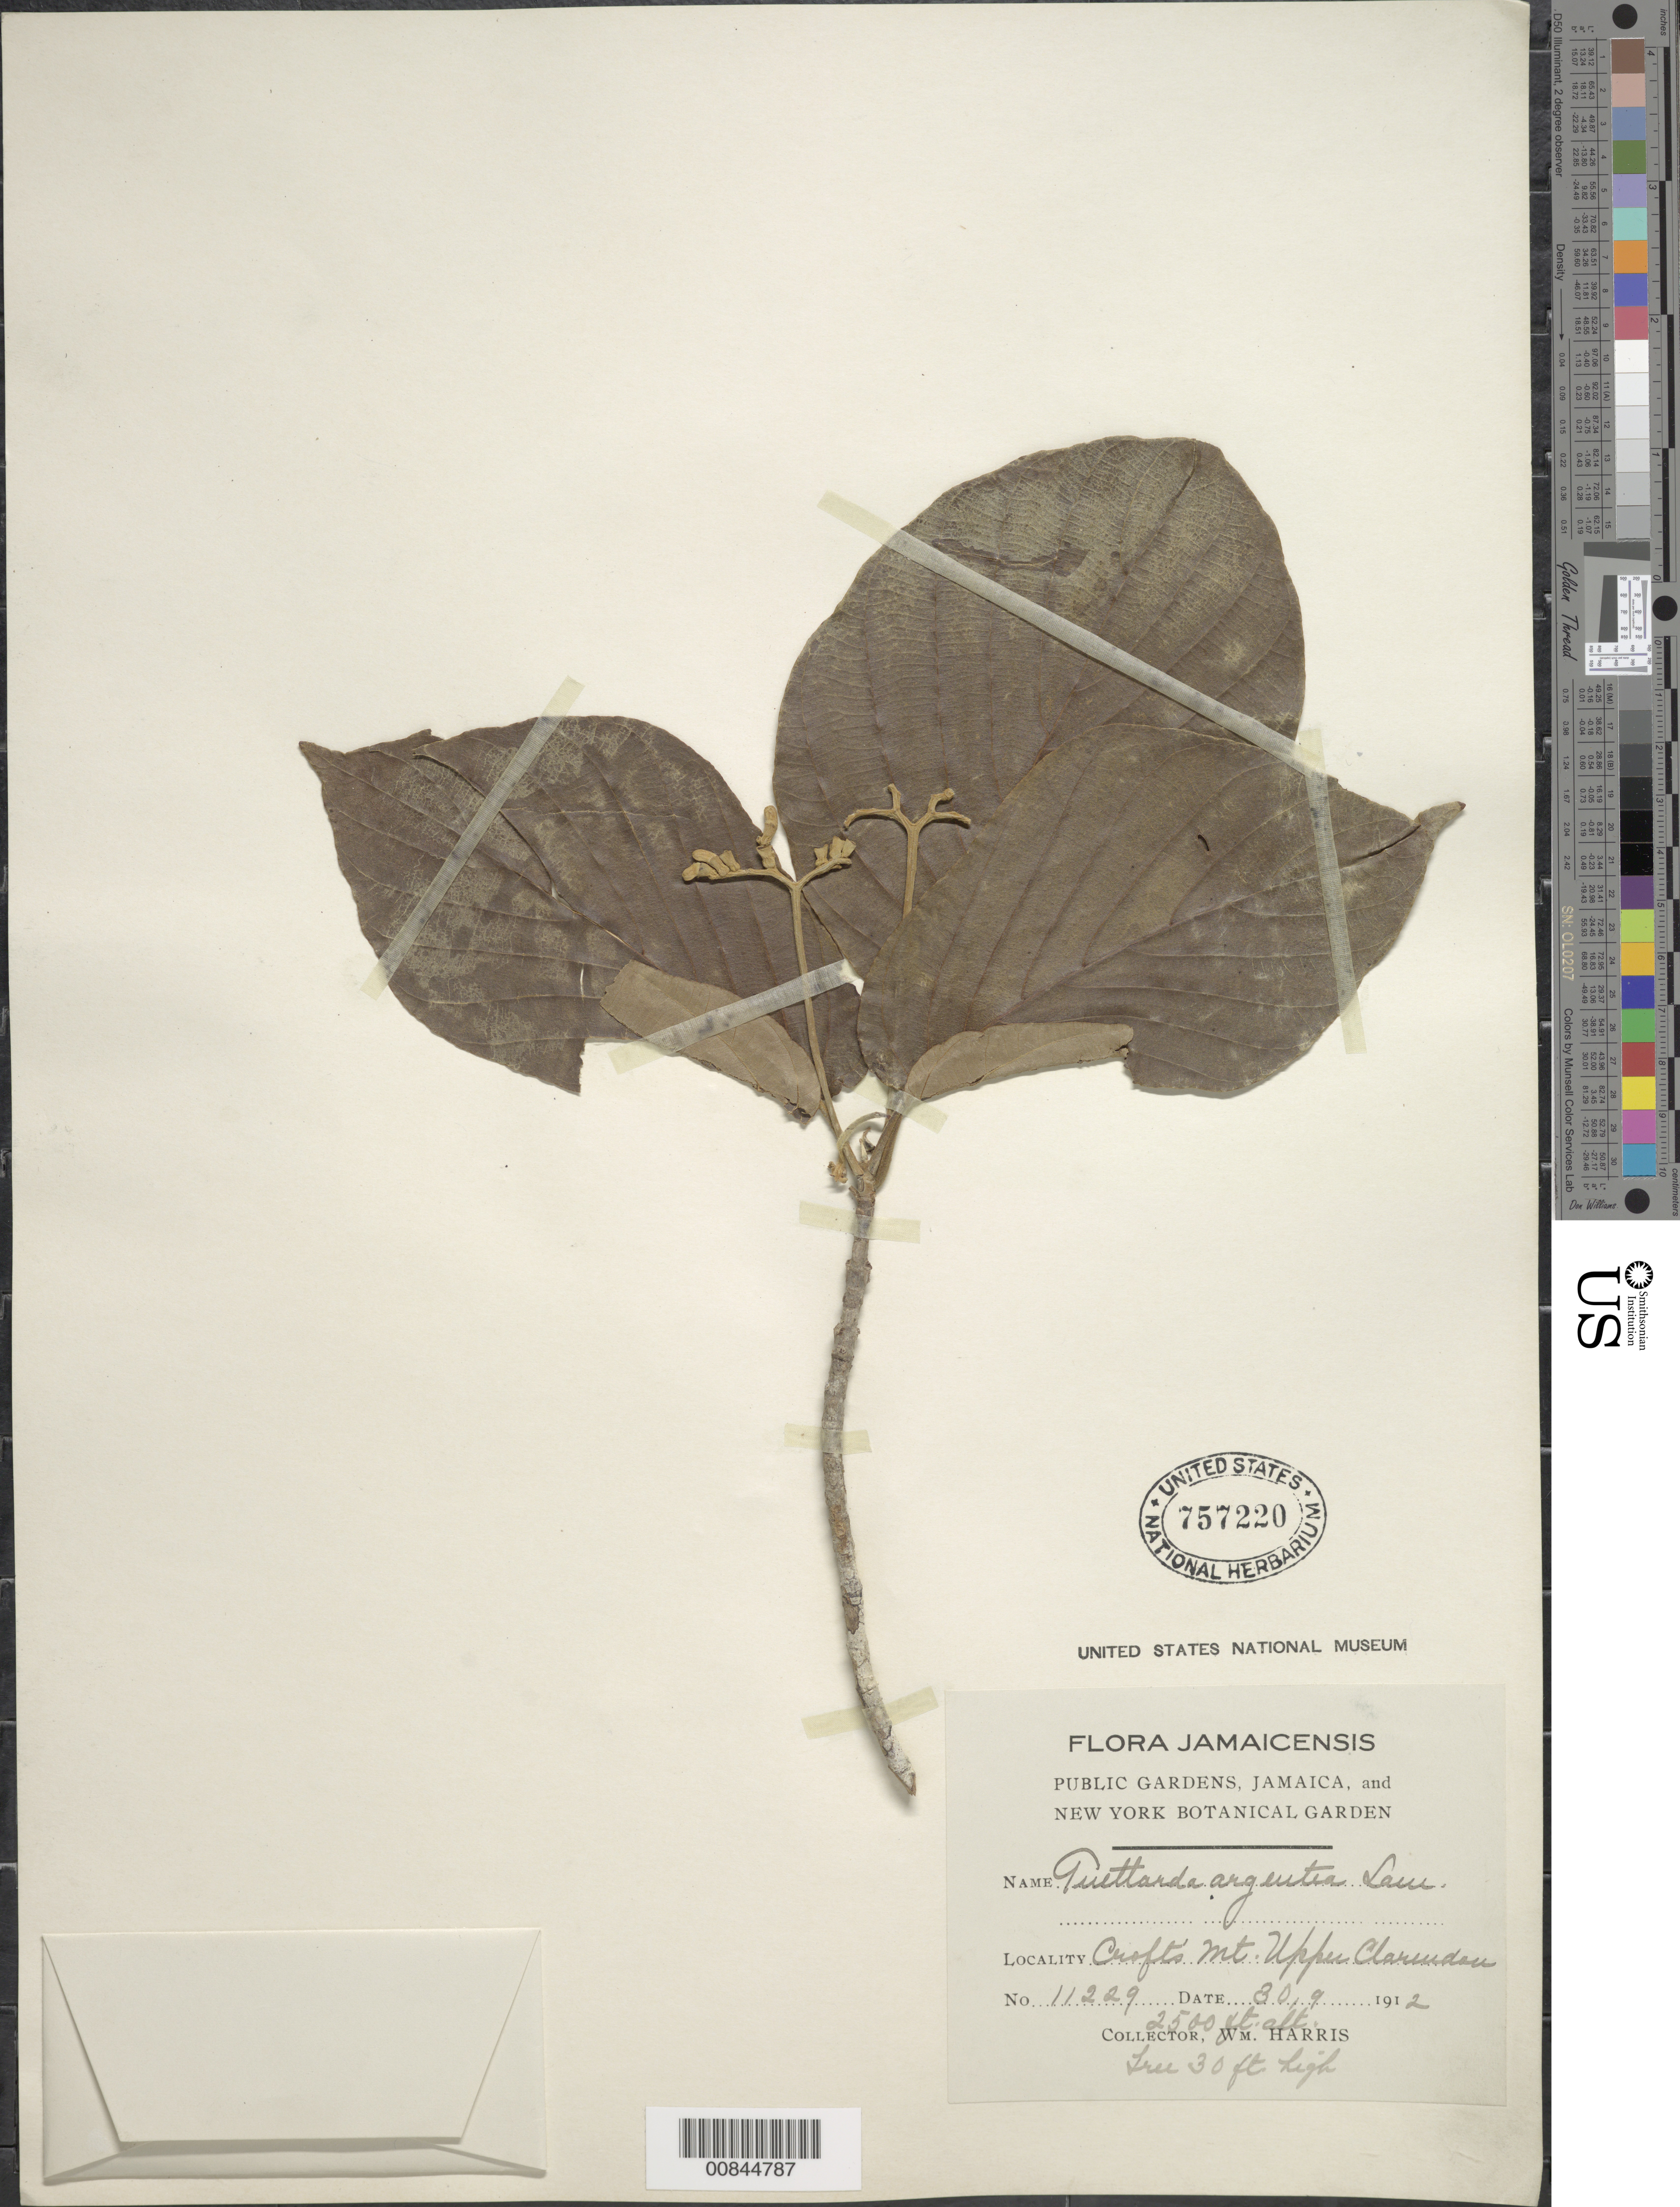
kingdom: Plantae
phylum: Tracheophyta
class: Magnoliopsida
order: Gentianales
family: Rubiaceae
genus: Guettarda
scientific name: Guettarda argentea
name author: Lam.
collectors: W. H. Harris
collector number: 11229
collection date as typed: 30 Sep 1912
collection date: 1912-09-30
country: Jamaica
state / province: Clarendon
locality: Croft's Mt. Upper Clarendon.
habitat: Montane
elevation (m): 762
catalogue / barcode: US 757220